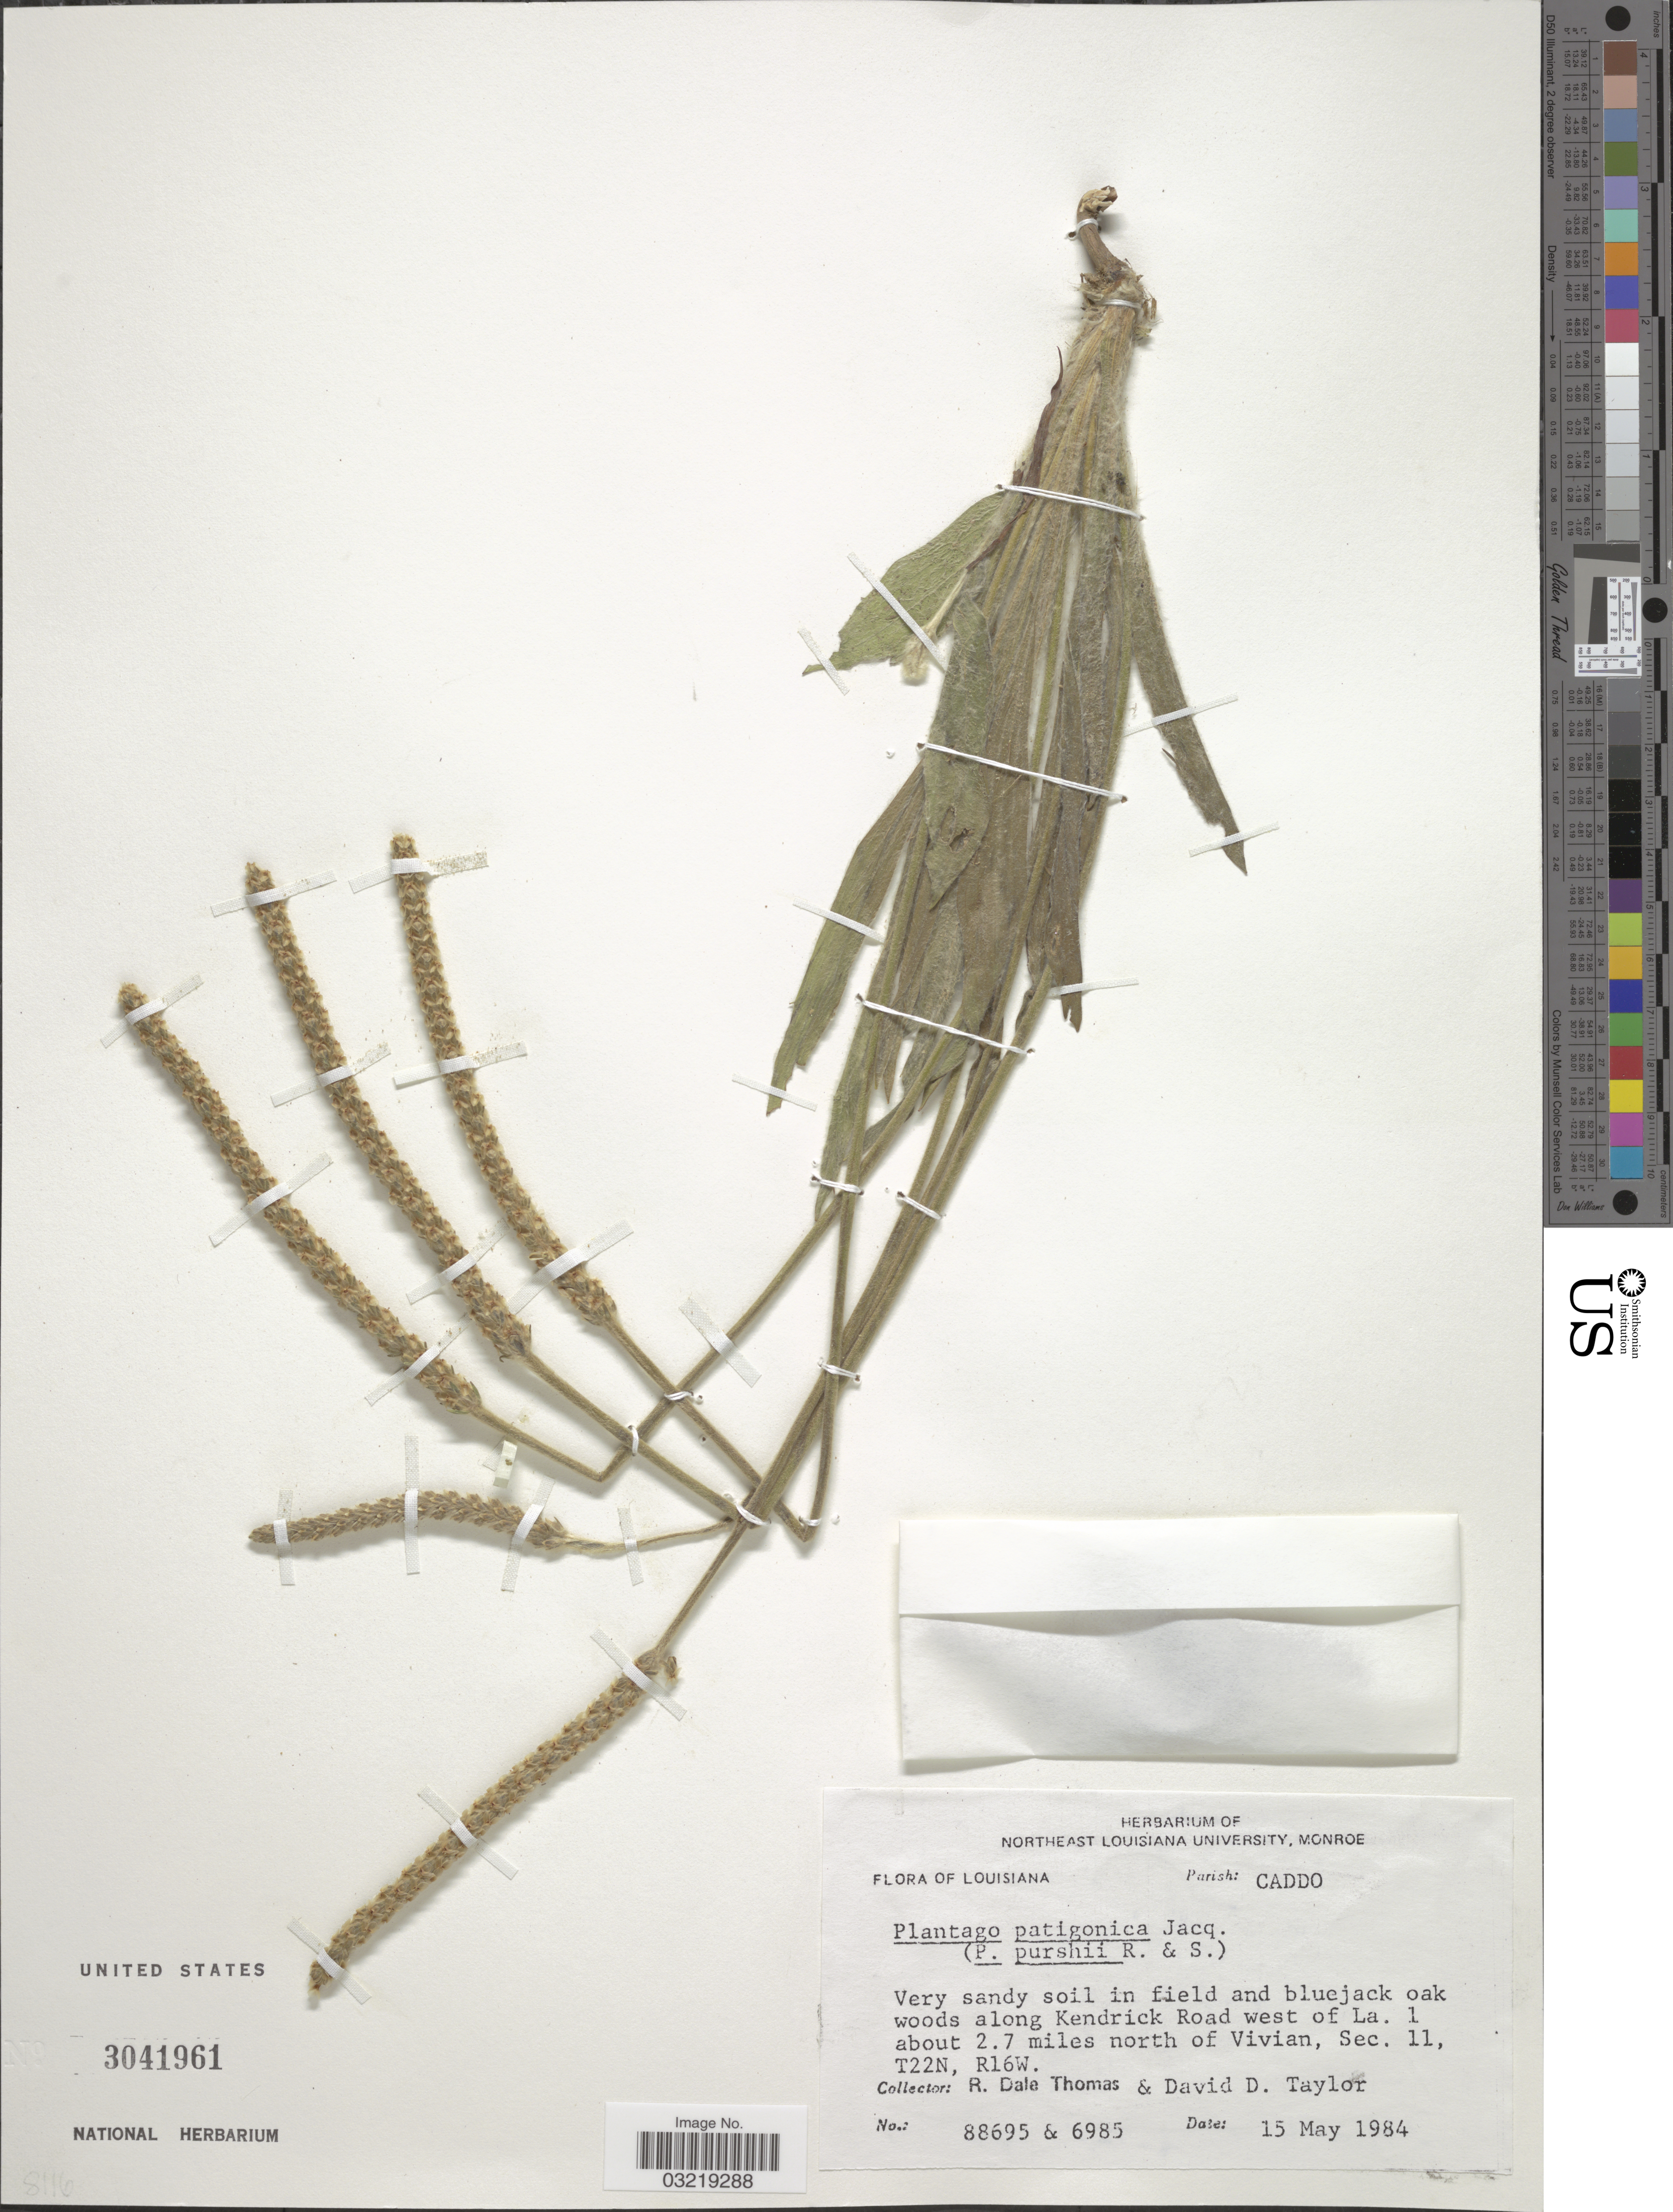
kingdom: Plantae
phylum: Tracheophyta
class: Magnoliopsida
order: Lamiales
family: Plantaginaceae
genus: Plantago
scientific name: Plantago patagonica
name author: Jacq.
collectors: R. Thomas & D. Taylor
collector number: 88695/6985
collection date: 1984-05-15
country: United States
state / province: Louisiana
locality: Parish: Caddo. Along Kendrick Road west of La. 1 about 2.7 miles north of Vivian, Sec. 11, T22N, R16W.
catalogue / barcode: US 3041961